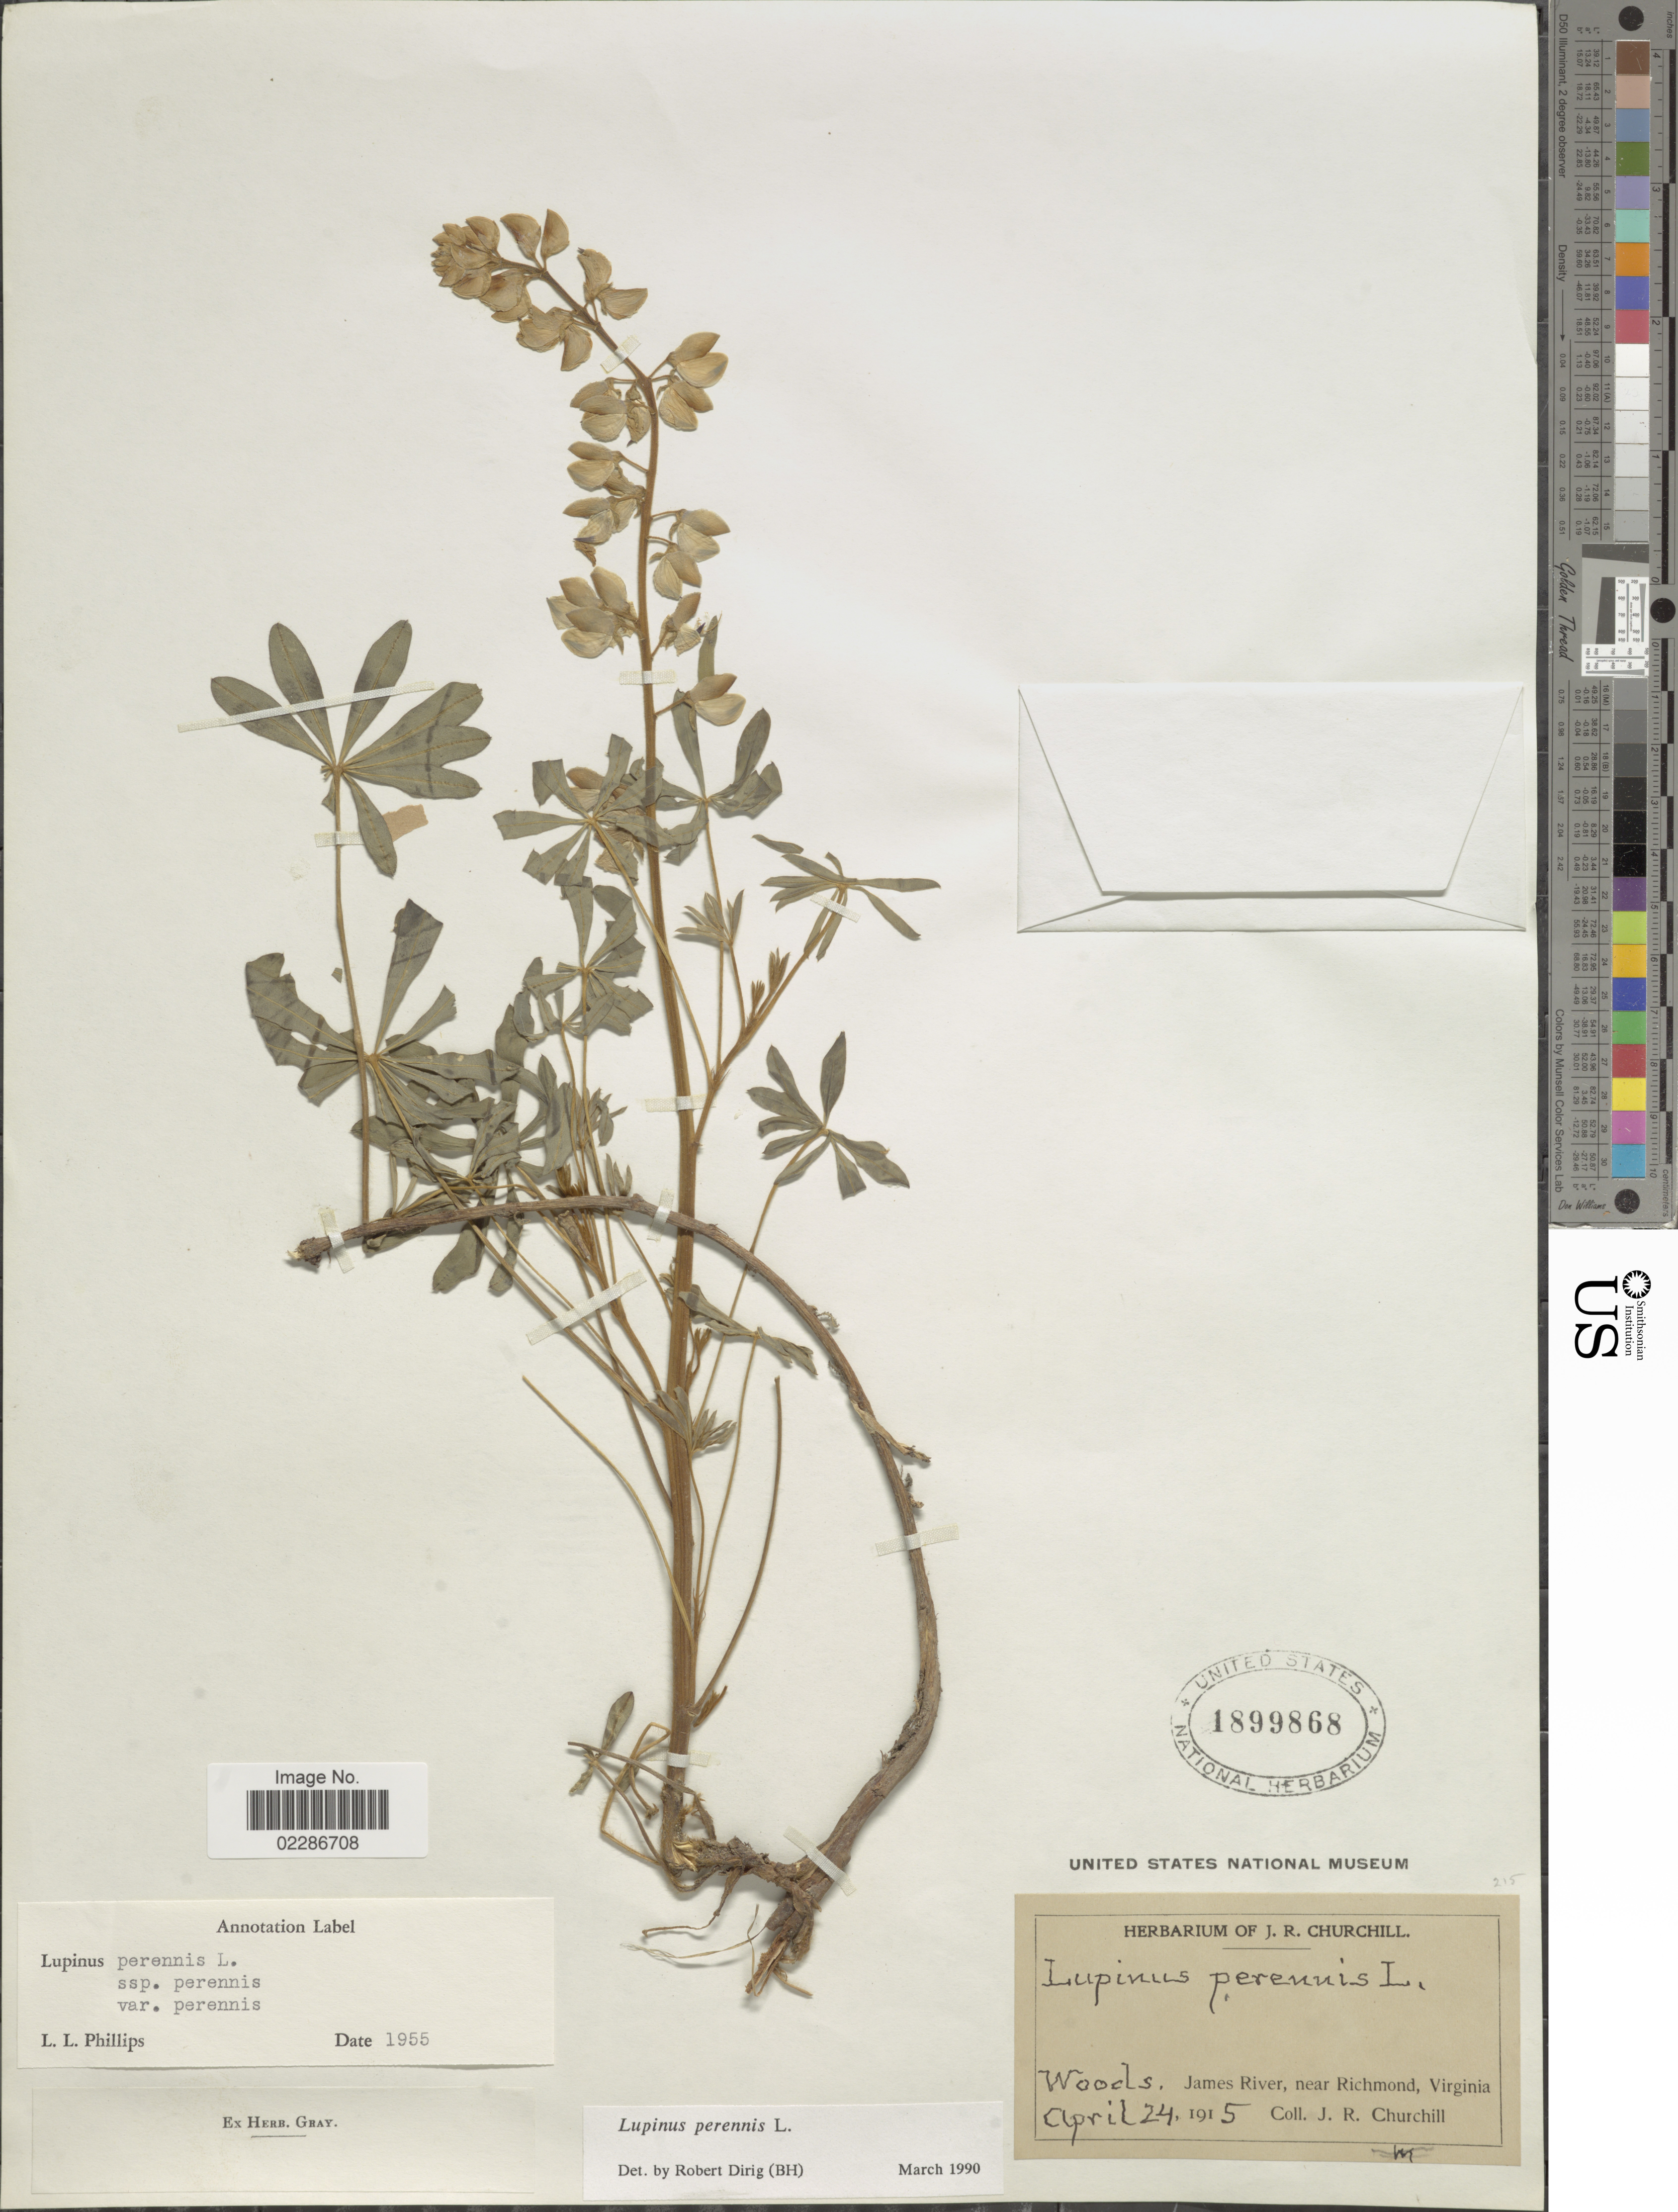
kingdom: Plantae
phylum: Tracheophyta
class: Magnoliopsida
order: Fabales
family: Fabaceae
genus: Lupinus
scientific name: Lupinus perennis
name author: L.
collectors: J. Churchill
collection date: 1915-04-24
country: United States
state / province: Virginia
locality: Woods, James River, near Richmond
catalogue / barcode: US 1899868